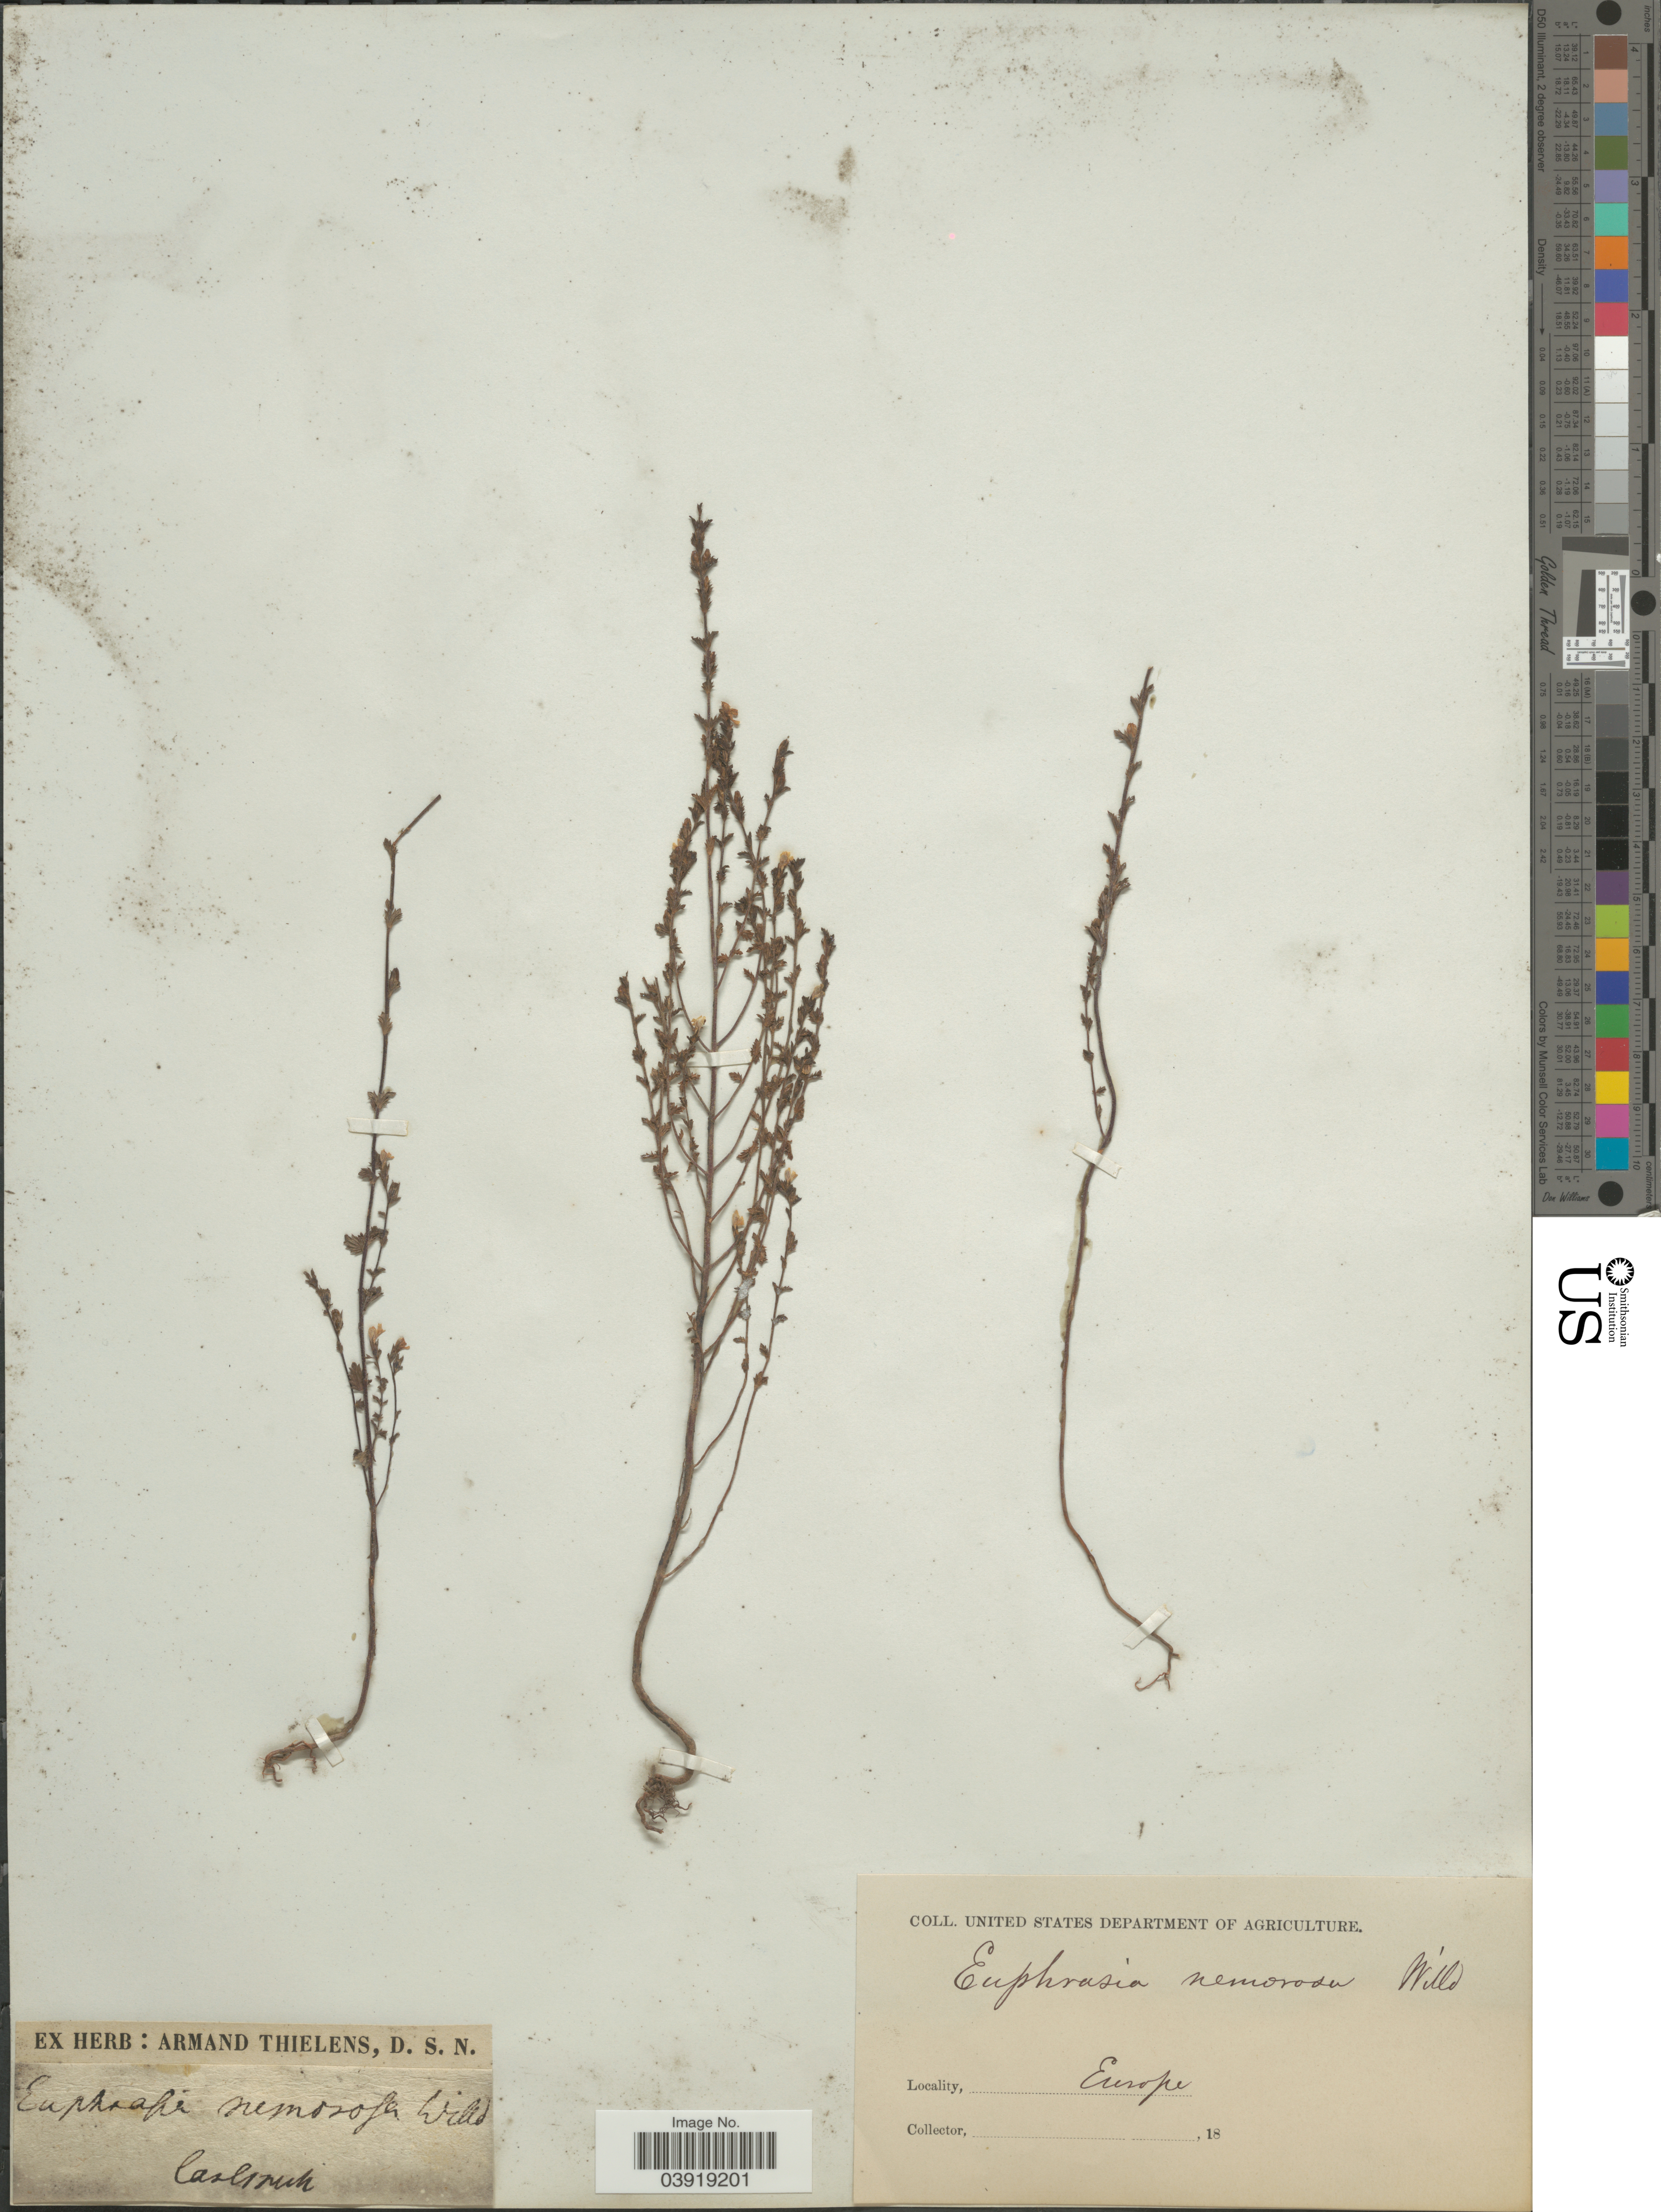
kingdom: Plantae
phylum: Tracheophyta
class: Magnoliopsida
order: Lamiales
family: Orobanchaceae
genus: Euphrasia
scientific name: Euphrasia nemorosa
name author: (Pers.) Wallr.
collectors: ex herb. Armand Thielens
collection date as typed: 18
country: Germany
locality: Carlsruhe Europe.